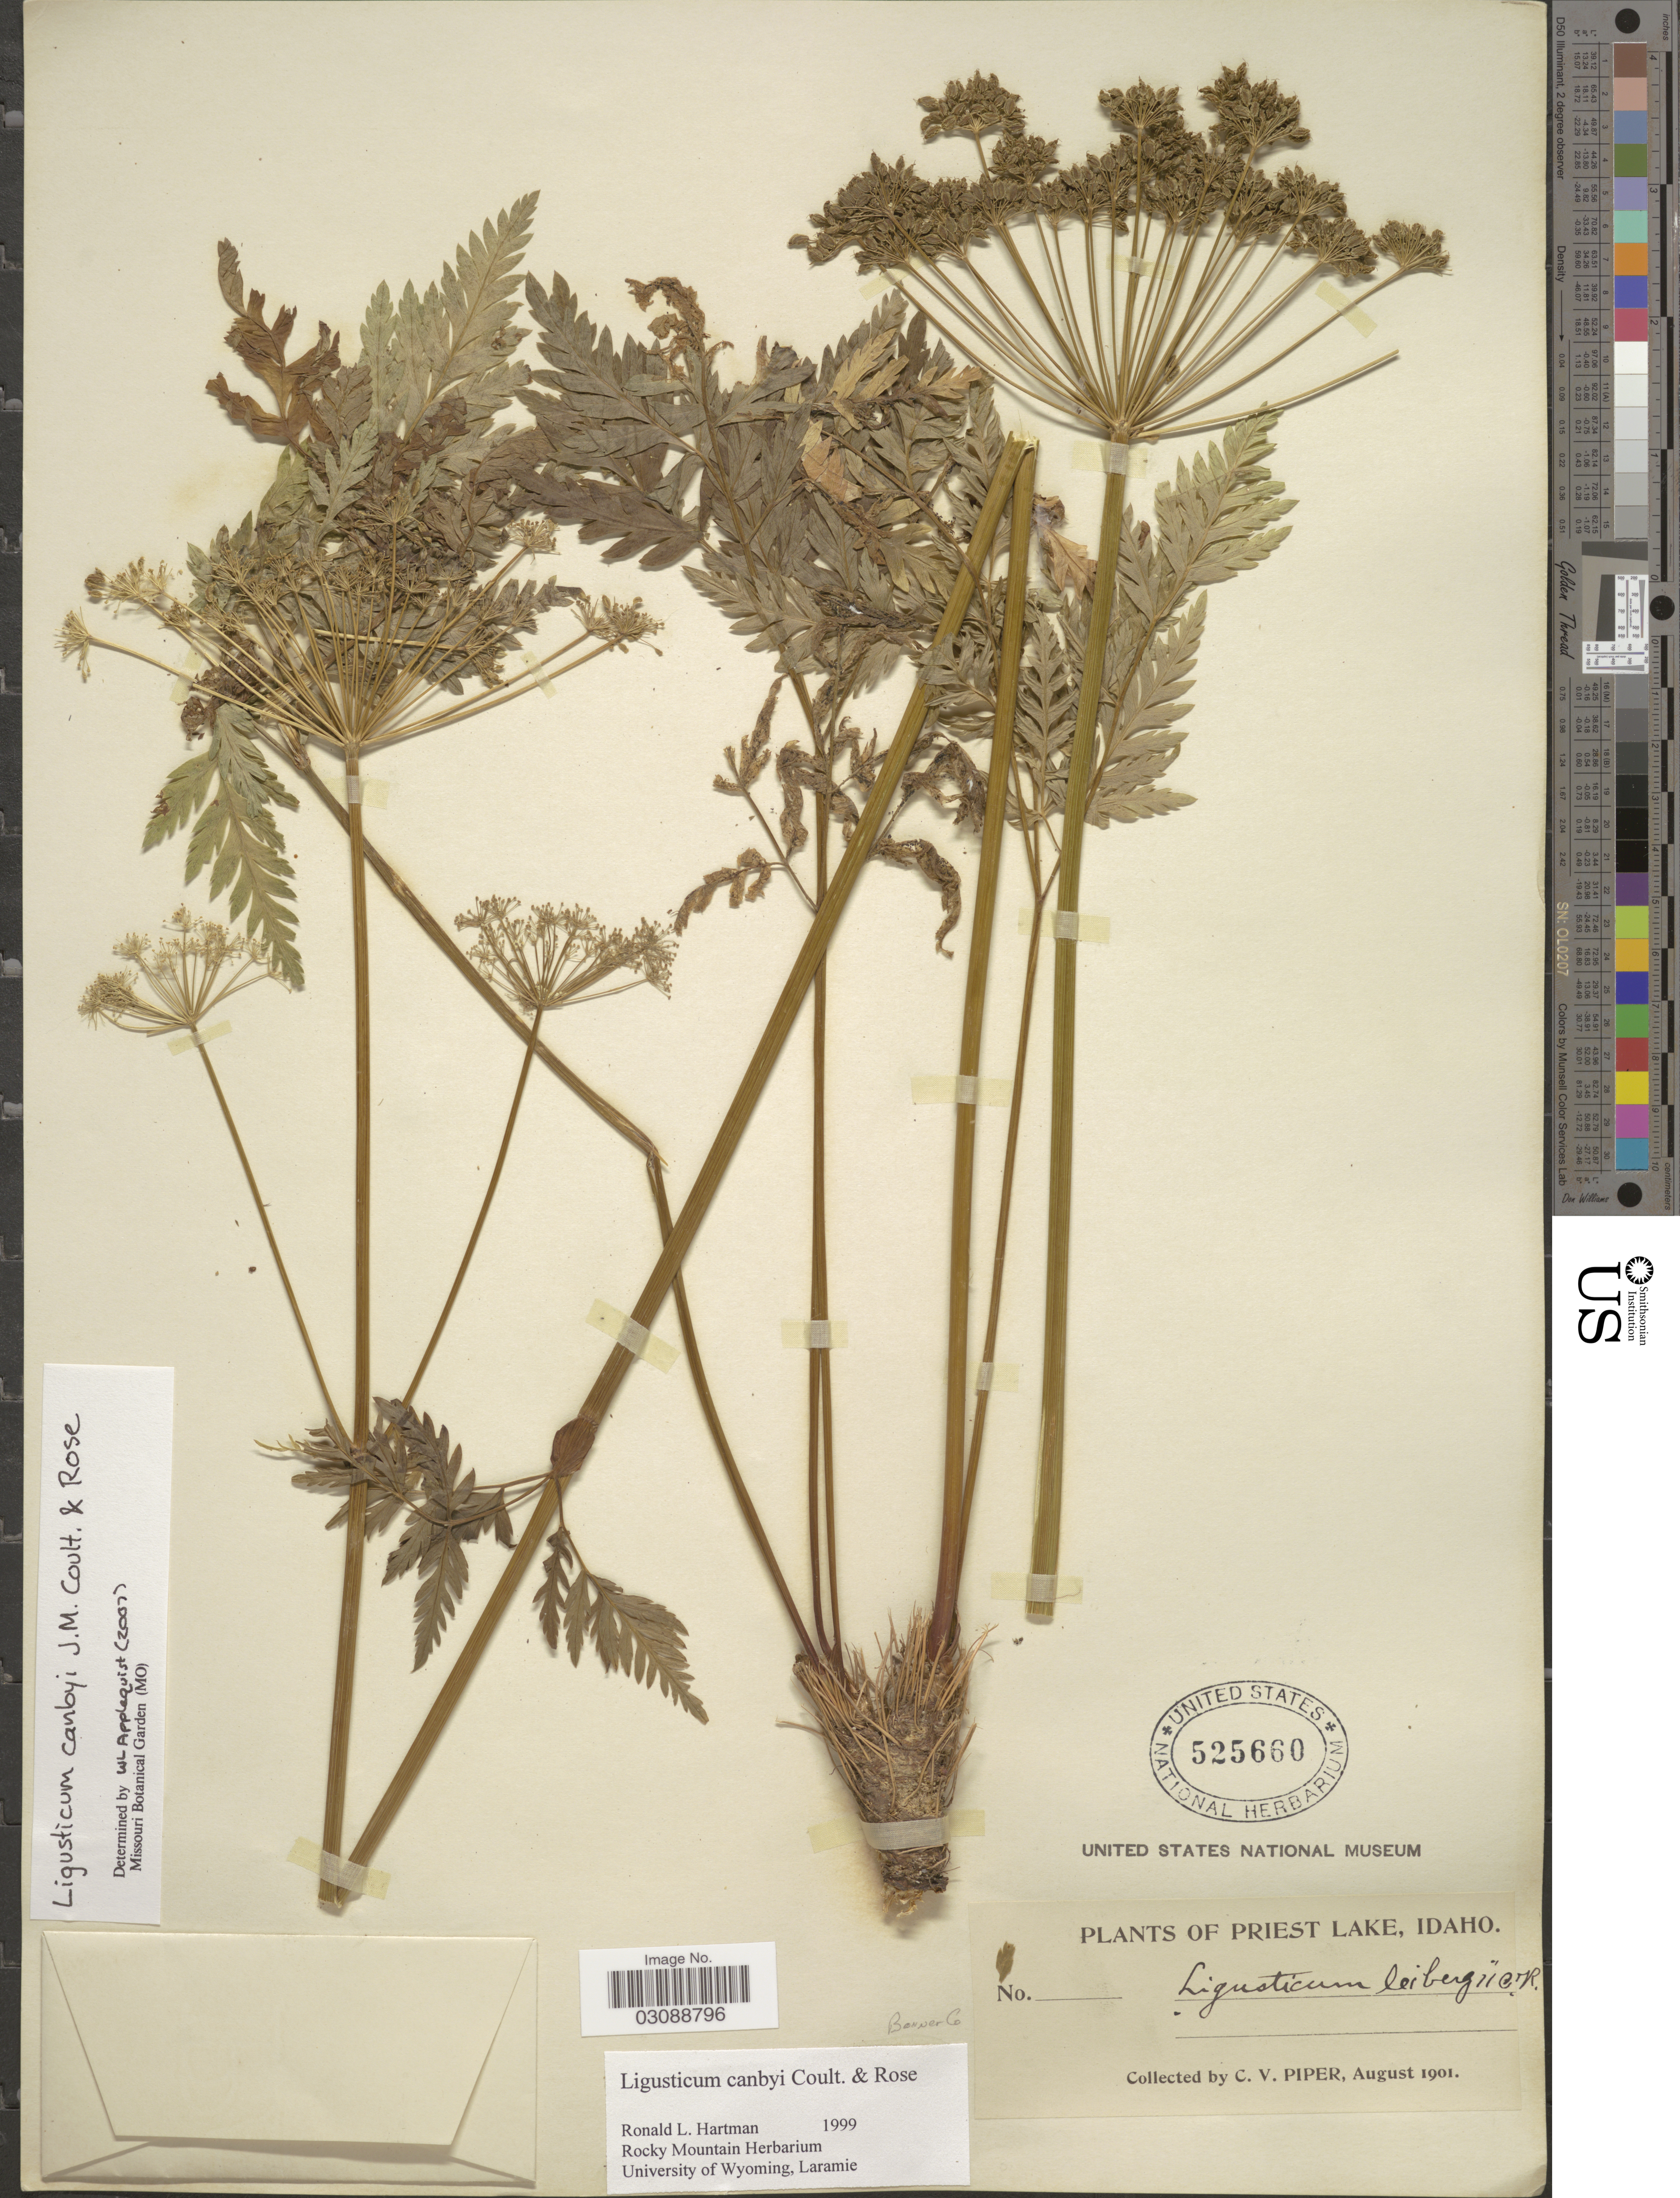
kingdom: Plantae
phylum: Tracheophyta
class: Magnoliopsida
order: Apiales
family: Apiaceae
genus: Ligusticum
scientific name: Ligusticum canbyi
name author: J.M. Coult. & Rose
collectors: C. V. Piper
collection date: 1901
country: United States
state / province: Idaho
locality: Priest Lake. Benver Co.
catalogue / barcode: US 525660